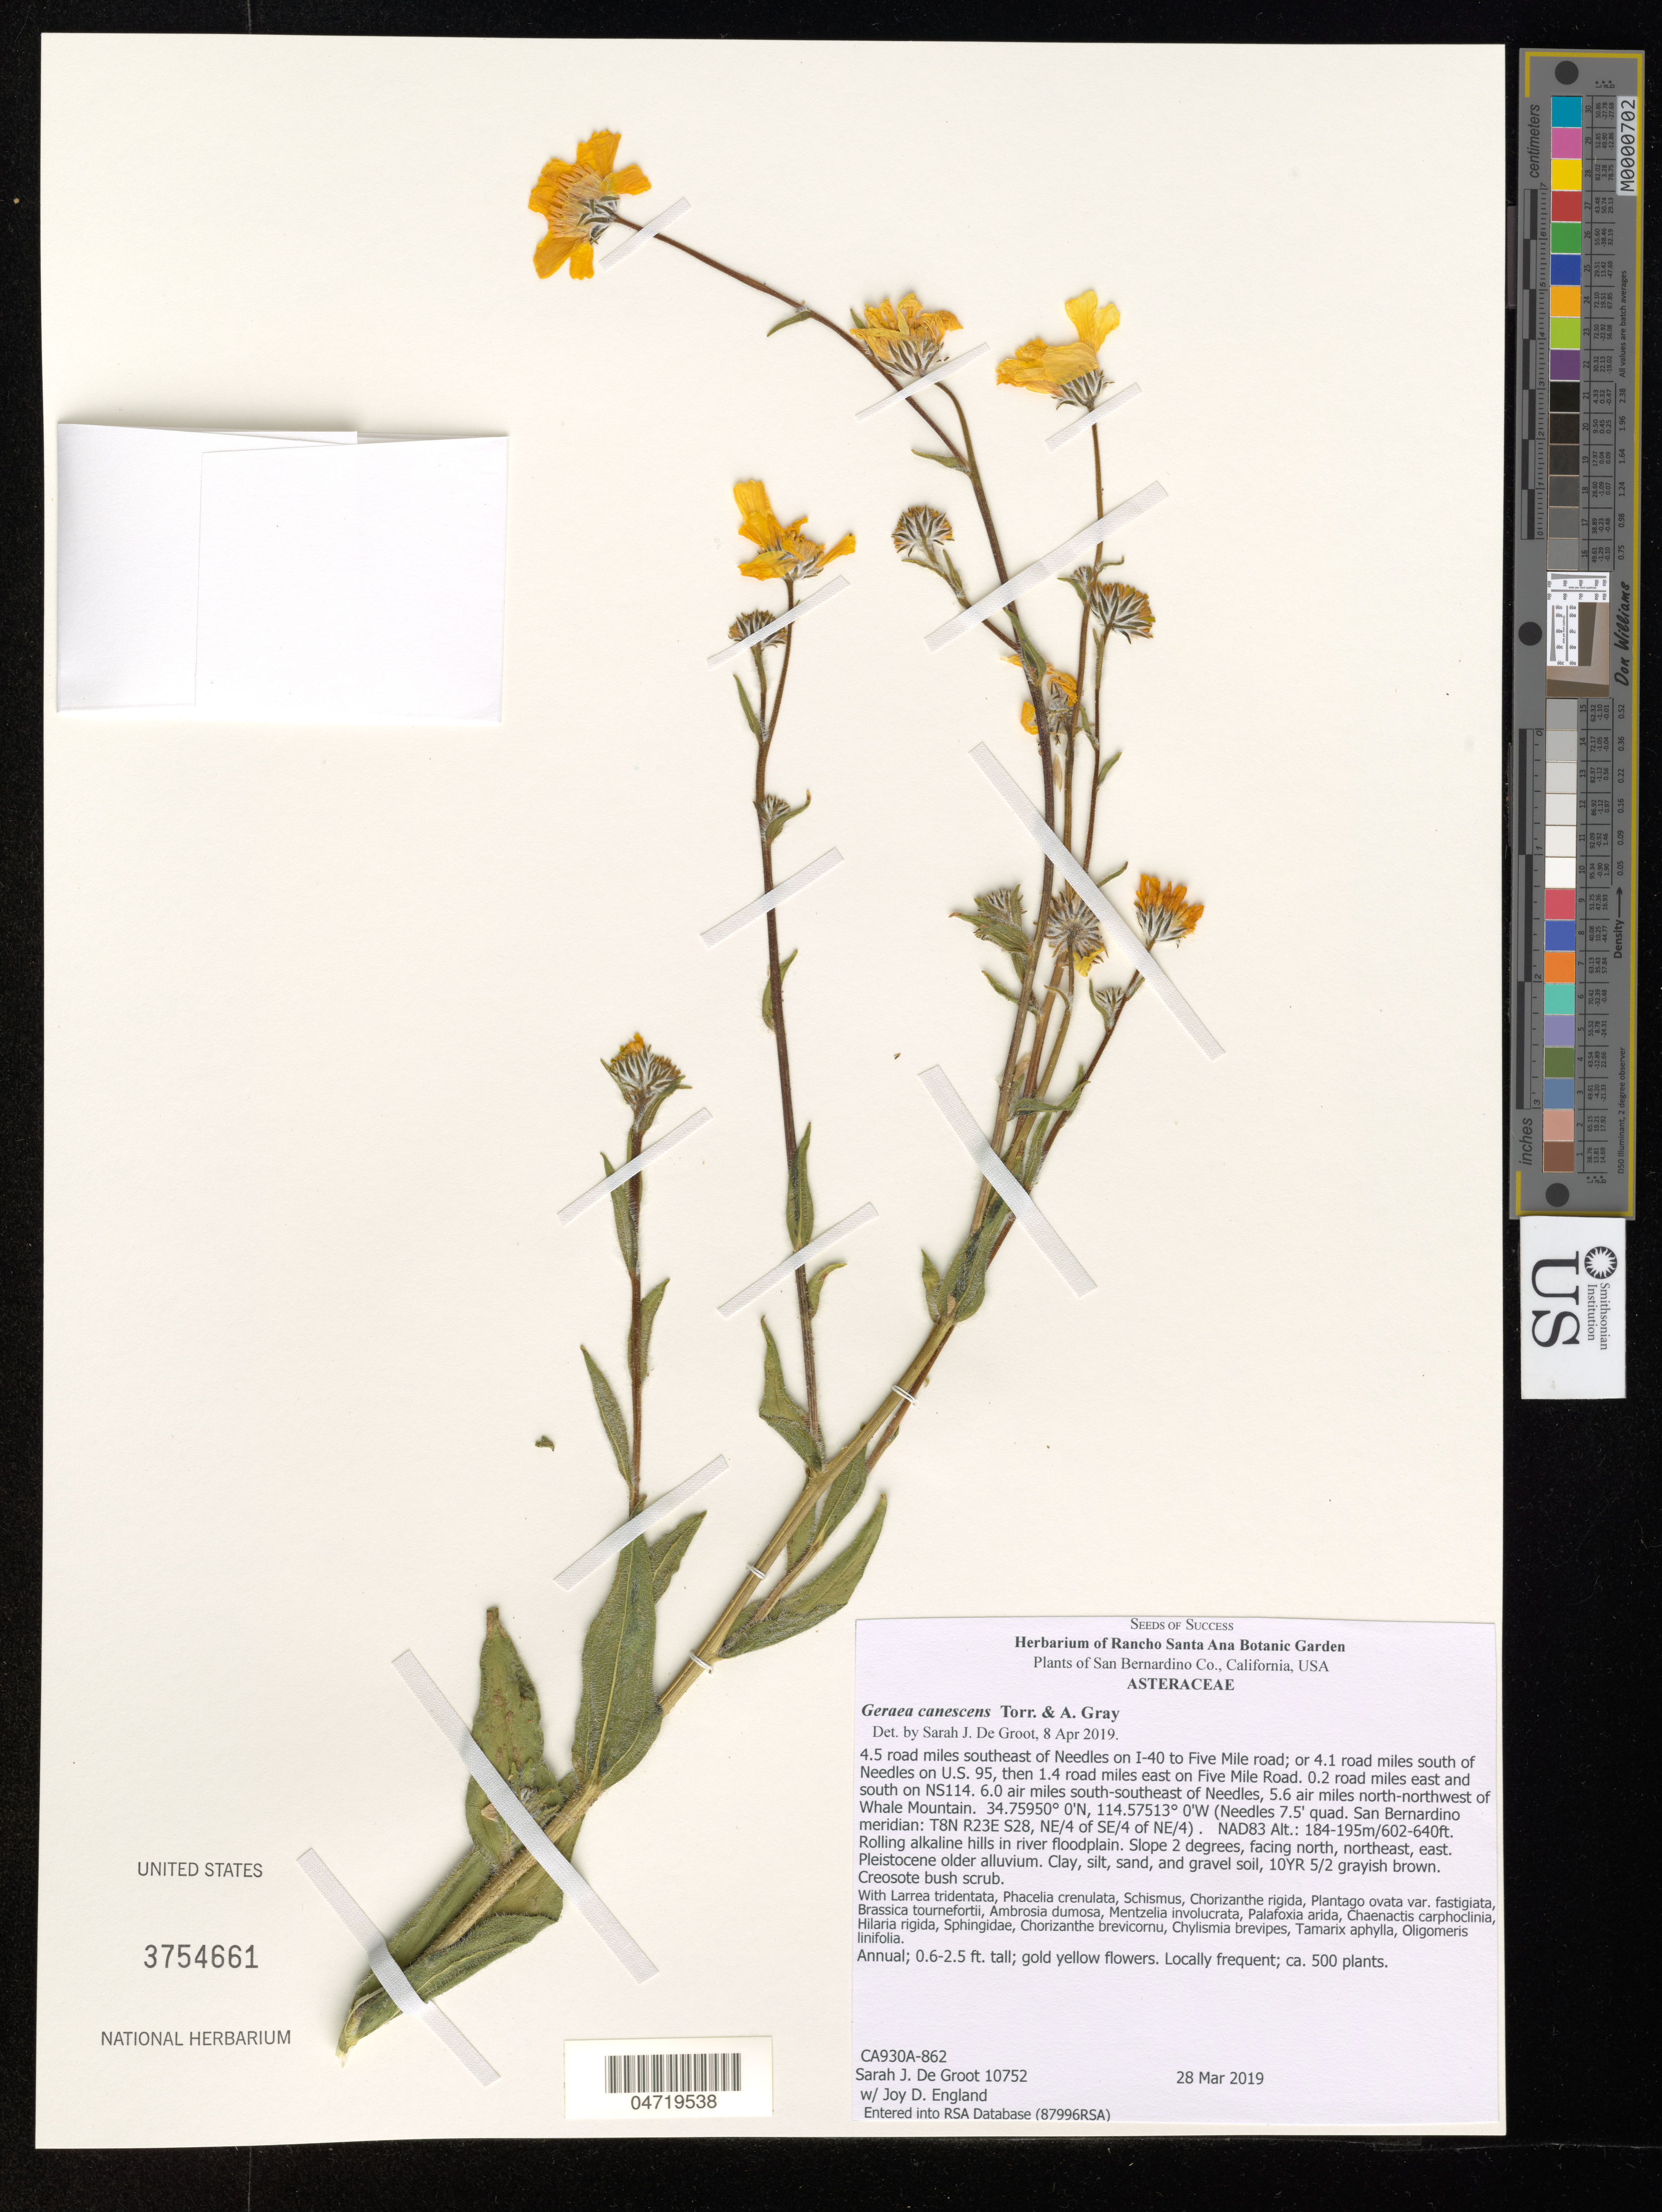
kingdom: Plantae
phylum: Tracheophyta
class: Magnoliopsida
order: Asterales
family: Asteraceae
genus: Geraea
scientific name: Geraea canescens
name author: Torr. & A. Gray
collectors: S. De Groot & J. England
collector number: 10752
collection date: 2019-03-28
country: United States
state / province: California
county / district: San Bernardino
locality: San Bernardino Co. 4.5 road miles southeast of Needles of I-40 to Five Mile road; or 4.1 road miles south of Needles on U.S. 95, then 1.4 road miles east on Five Mile Road. 0.2 road miles east and south on NS114. (Needles 7.5' quad. San Bernardino meridian: T8N R23E S28, NE/4 of SE/4 of NE/4). NAD83.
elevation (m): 184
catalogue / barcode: US 3754661